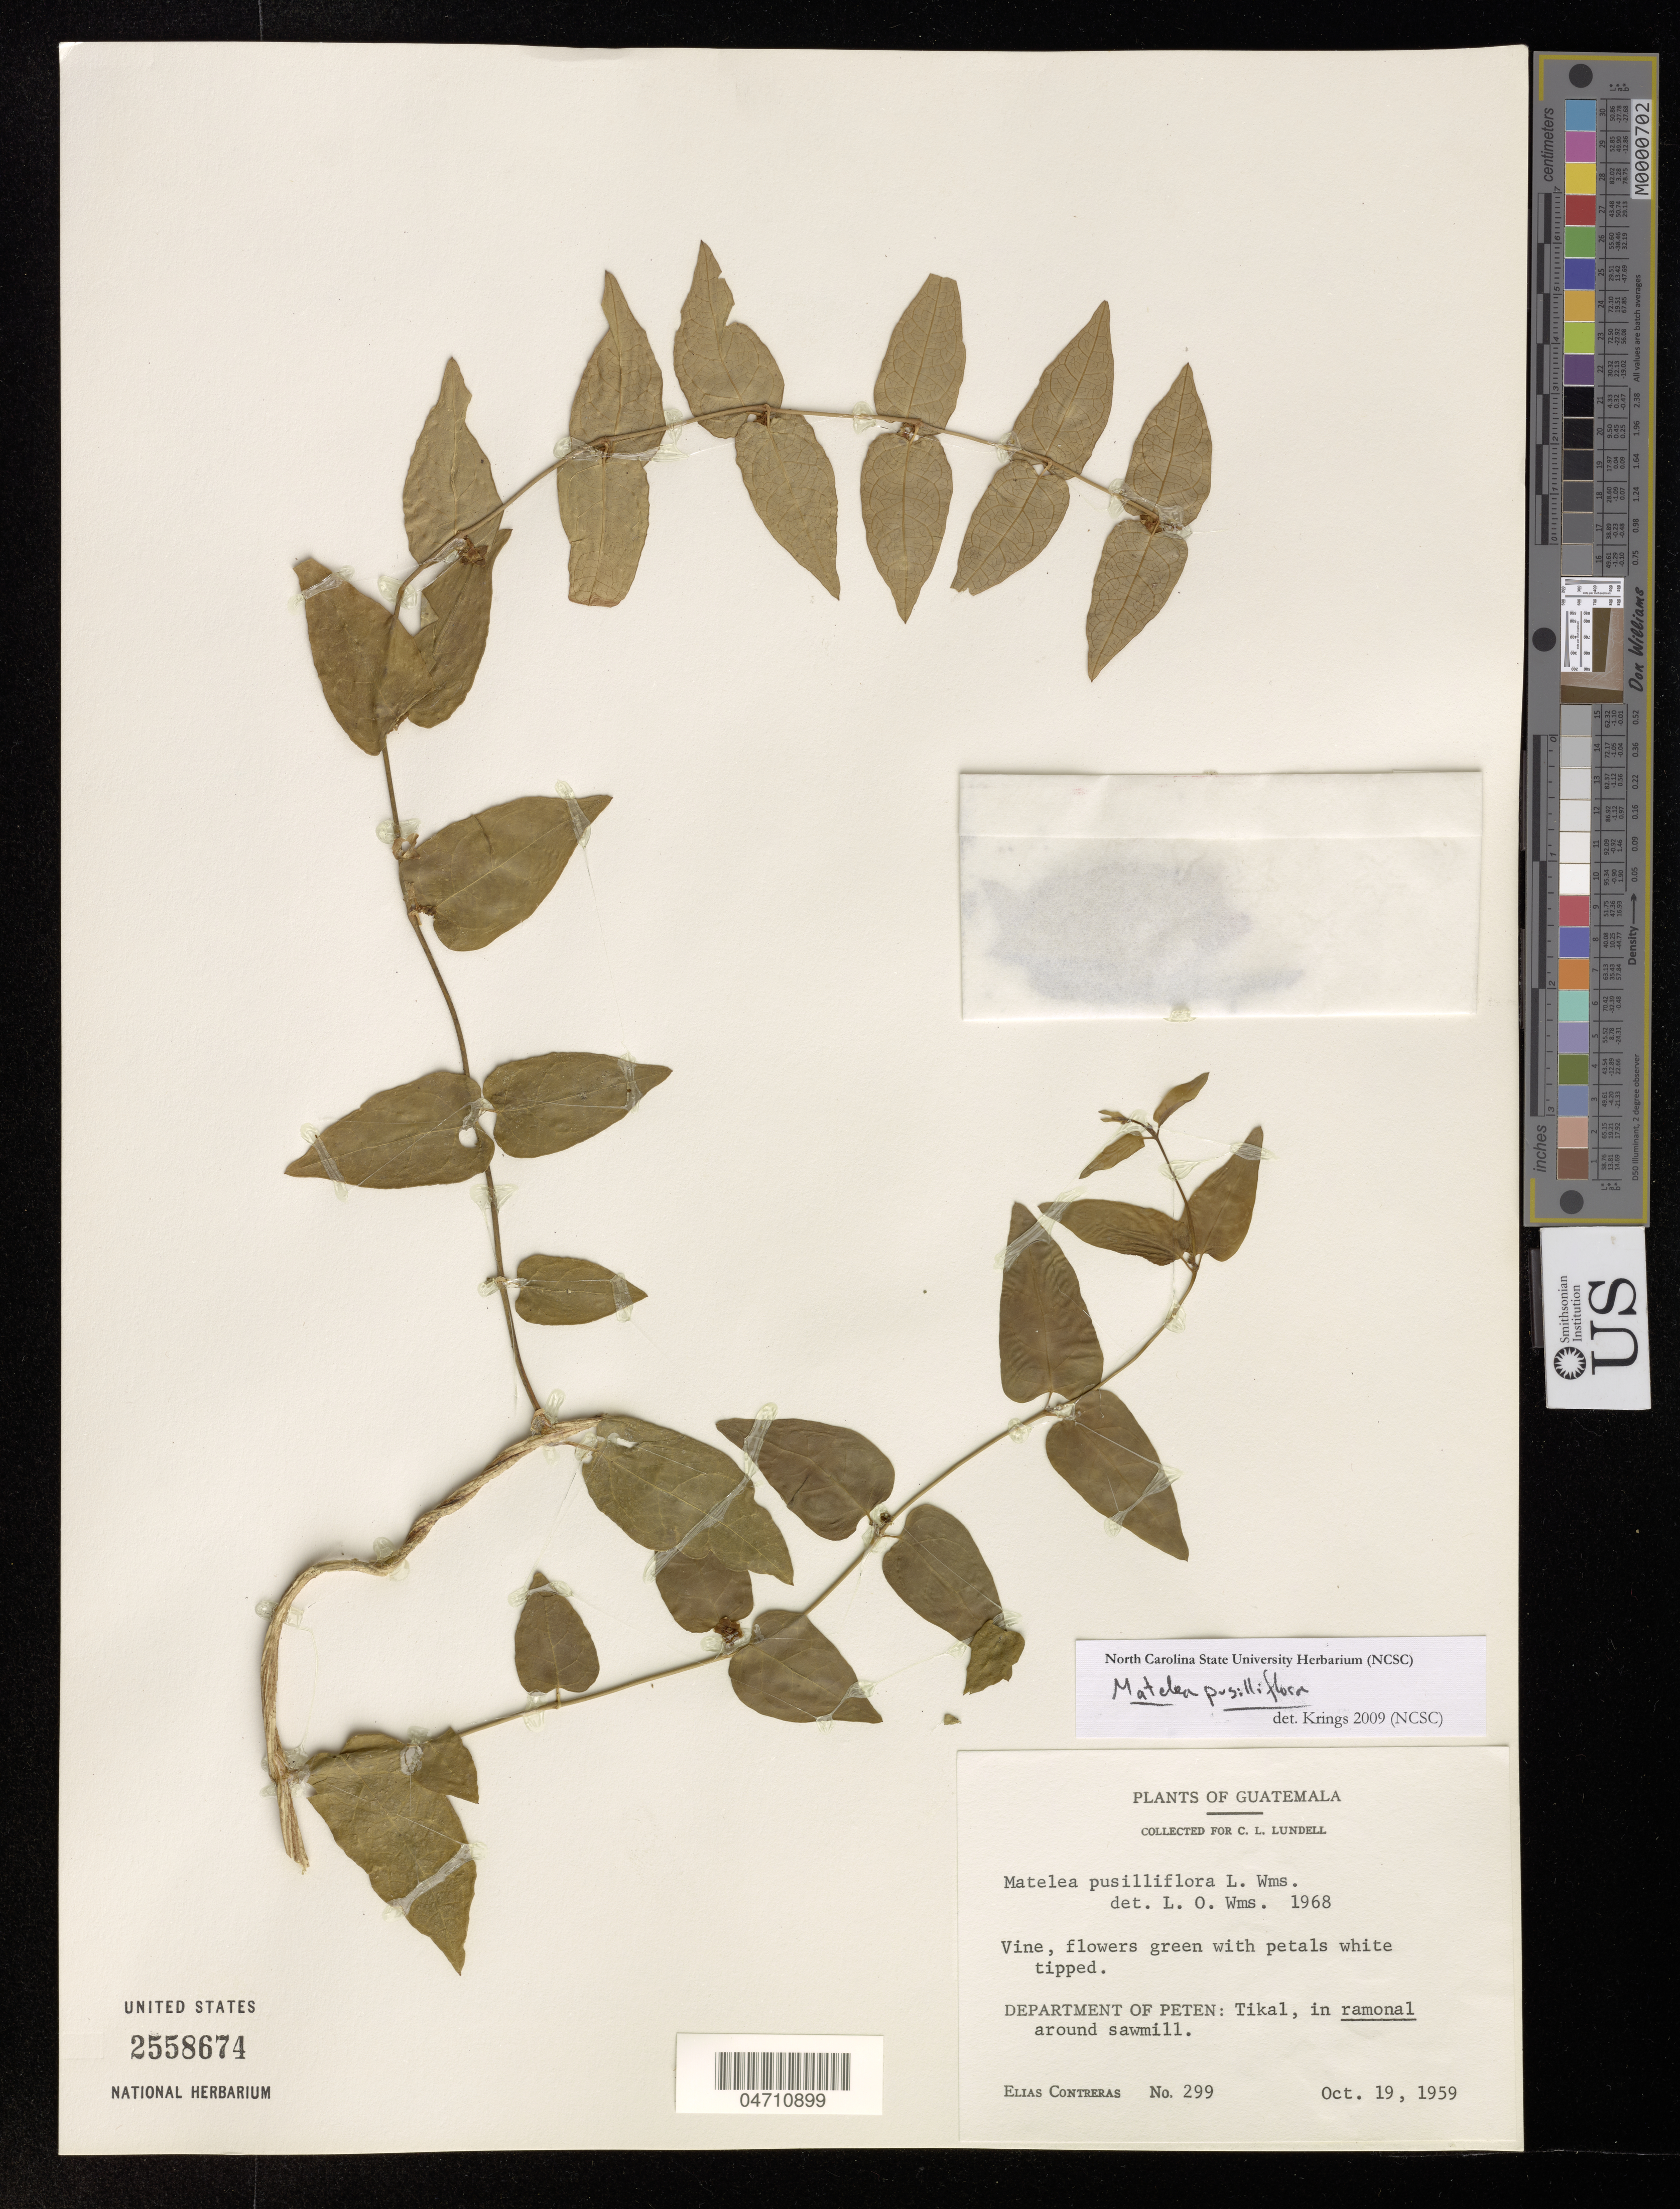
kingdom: Plantae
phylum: Tracheophyta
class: Magnoliopsida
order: Gentianales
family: Apocynaceae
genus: Matelea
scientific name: Matelea pusilliflora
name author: L.O. Williams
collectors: E. Contreras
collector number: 299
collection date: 1959-10-19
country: Guatemala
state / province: El Peten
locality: Department of Peten: Tikal, in ramonal around sawmill.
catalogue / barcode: US 2558674